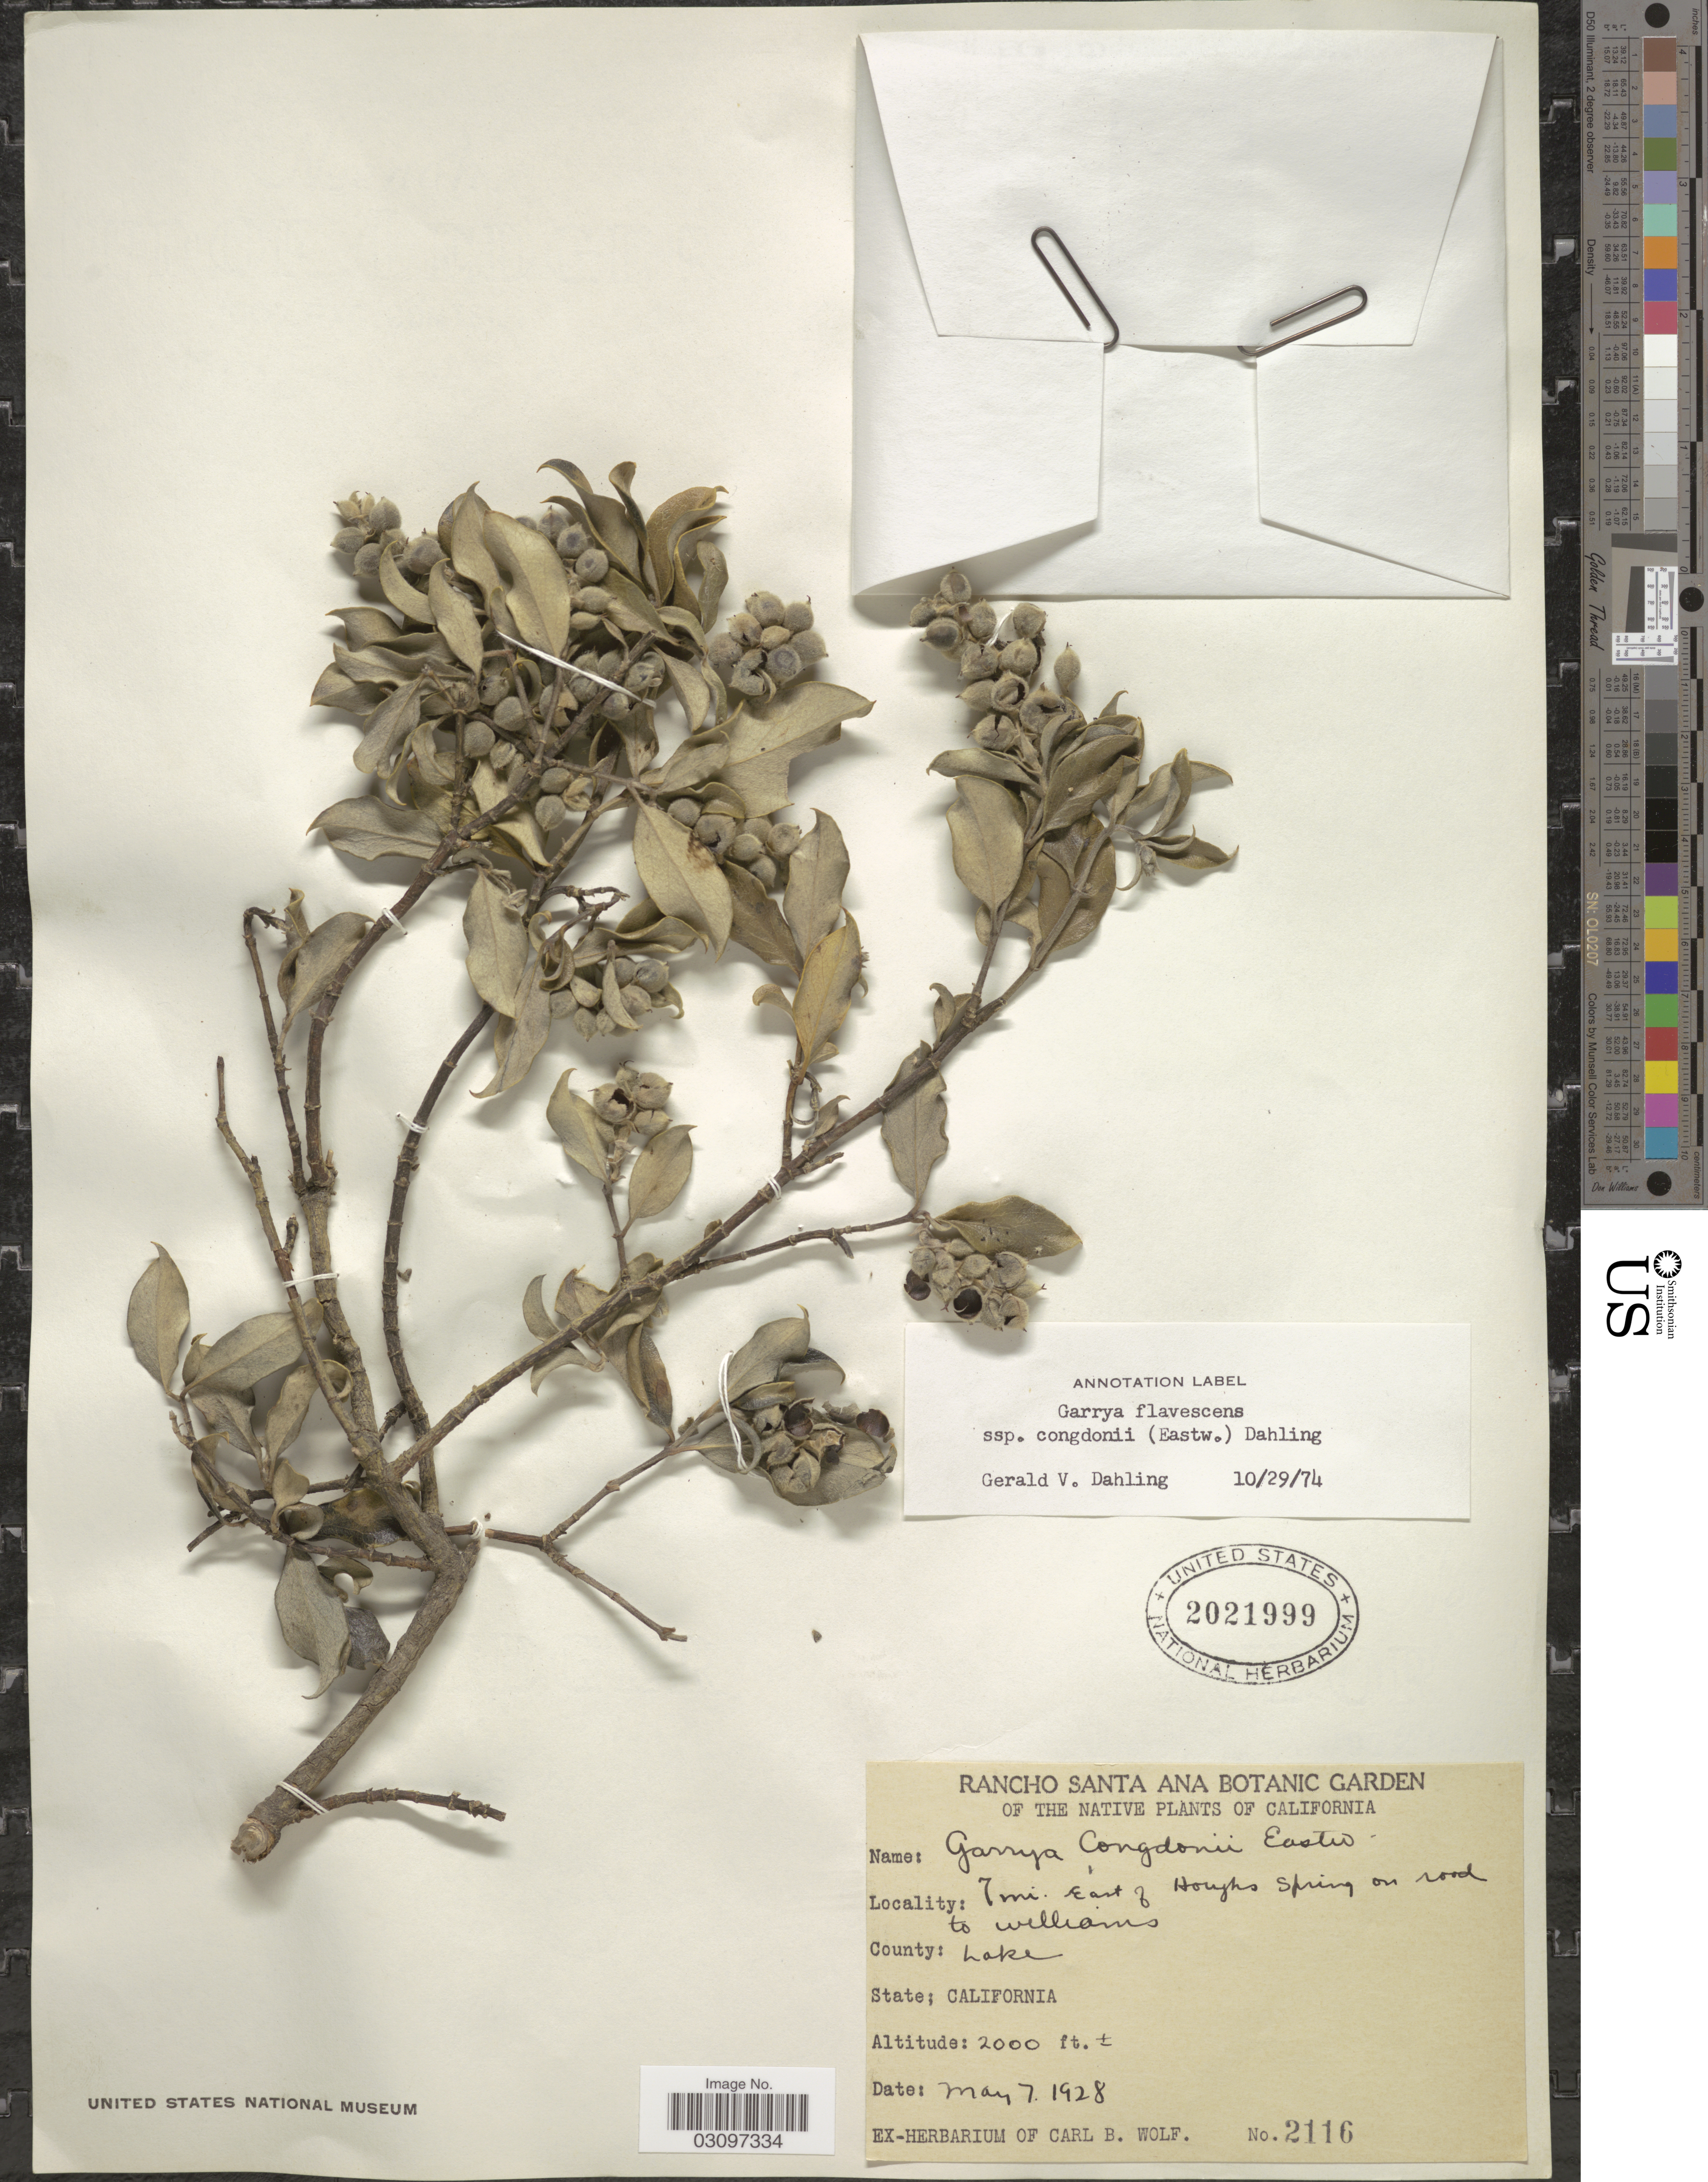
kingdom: Plantae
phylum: Tracheophyta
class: Magnoliopsida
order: Garryales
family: Garryaceae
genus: Garrya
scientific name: Garrya flavescens subsp. congdonii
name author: (Eastw.) Dahling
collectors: ex herb. Carl B. Wolf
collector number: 2116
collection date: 1928-05-07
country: United States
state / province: California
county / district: Lake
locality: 7 mi. East of Houghs Spring on road to Williams. County: Lake.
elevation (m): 610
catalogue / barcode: US 2021999